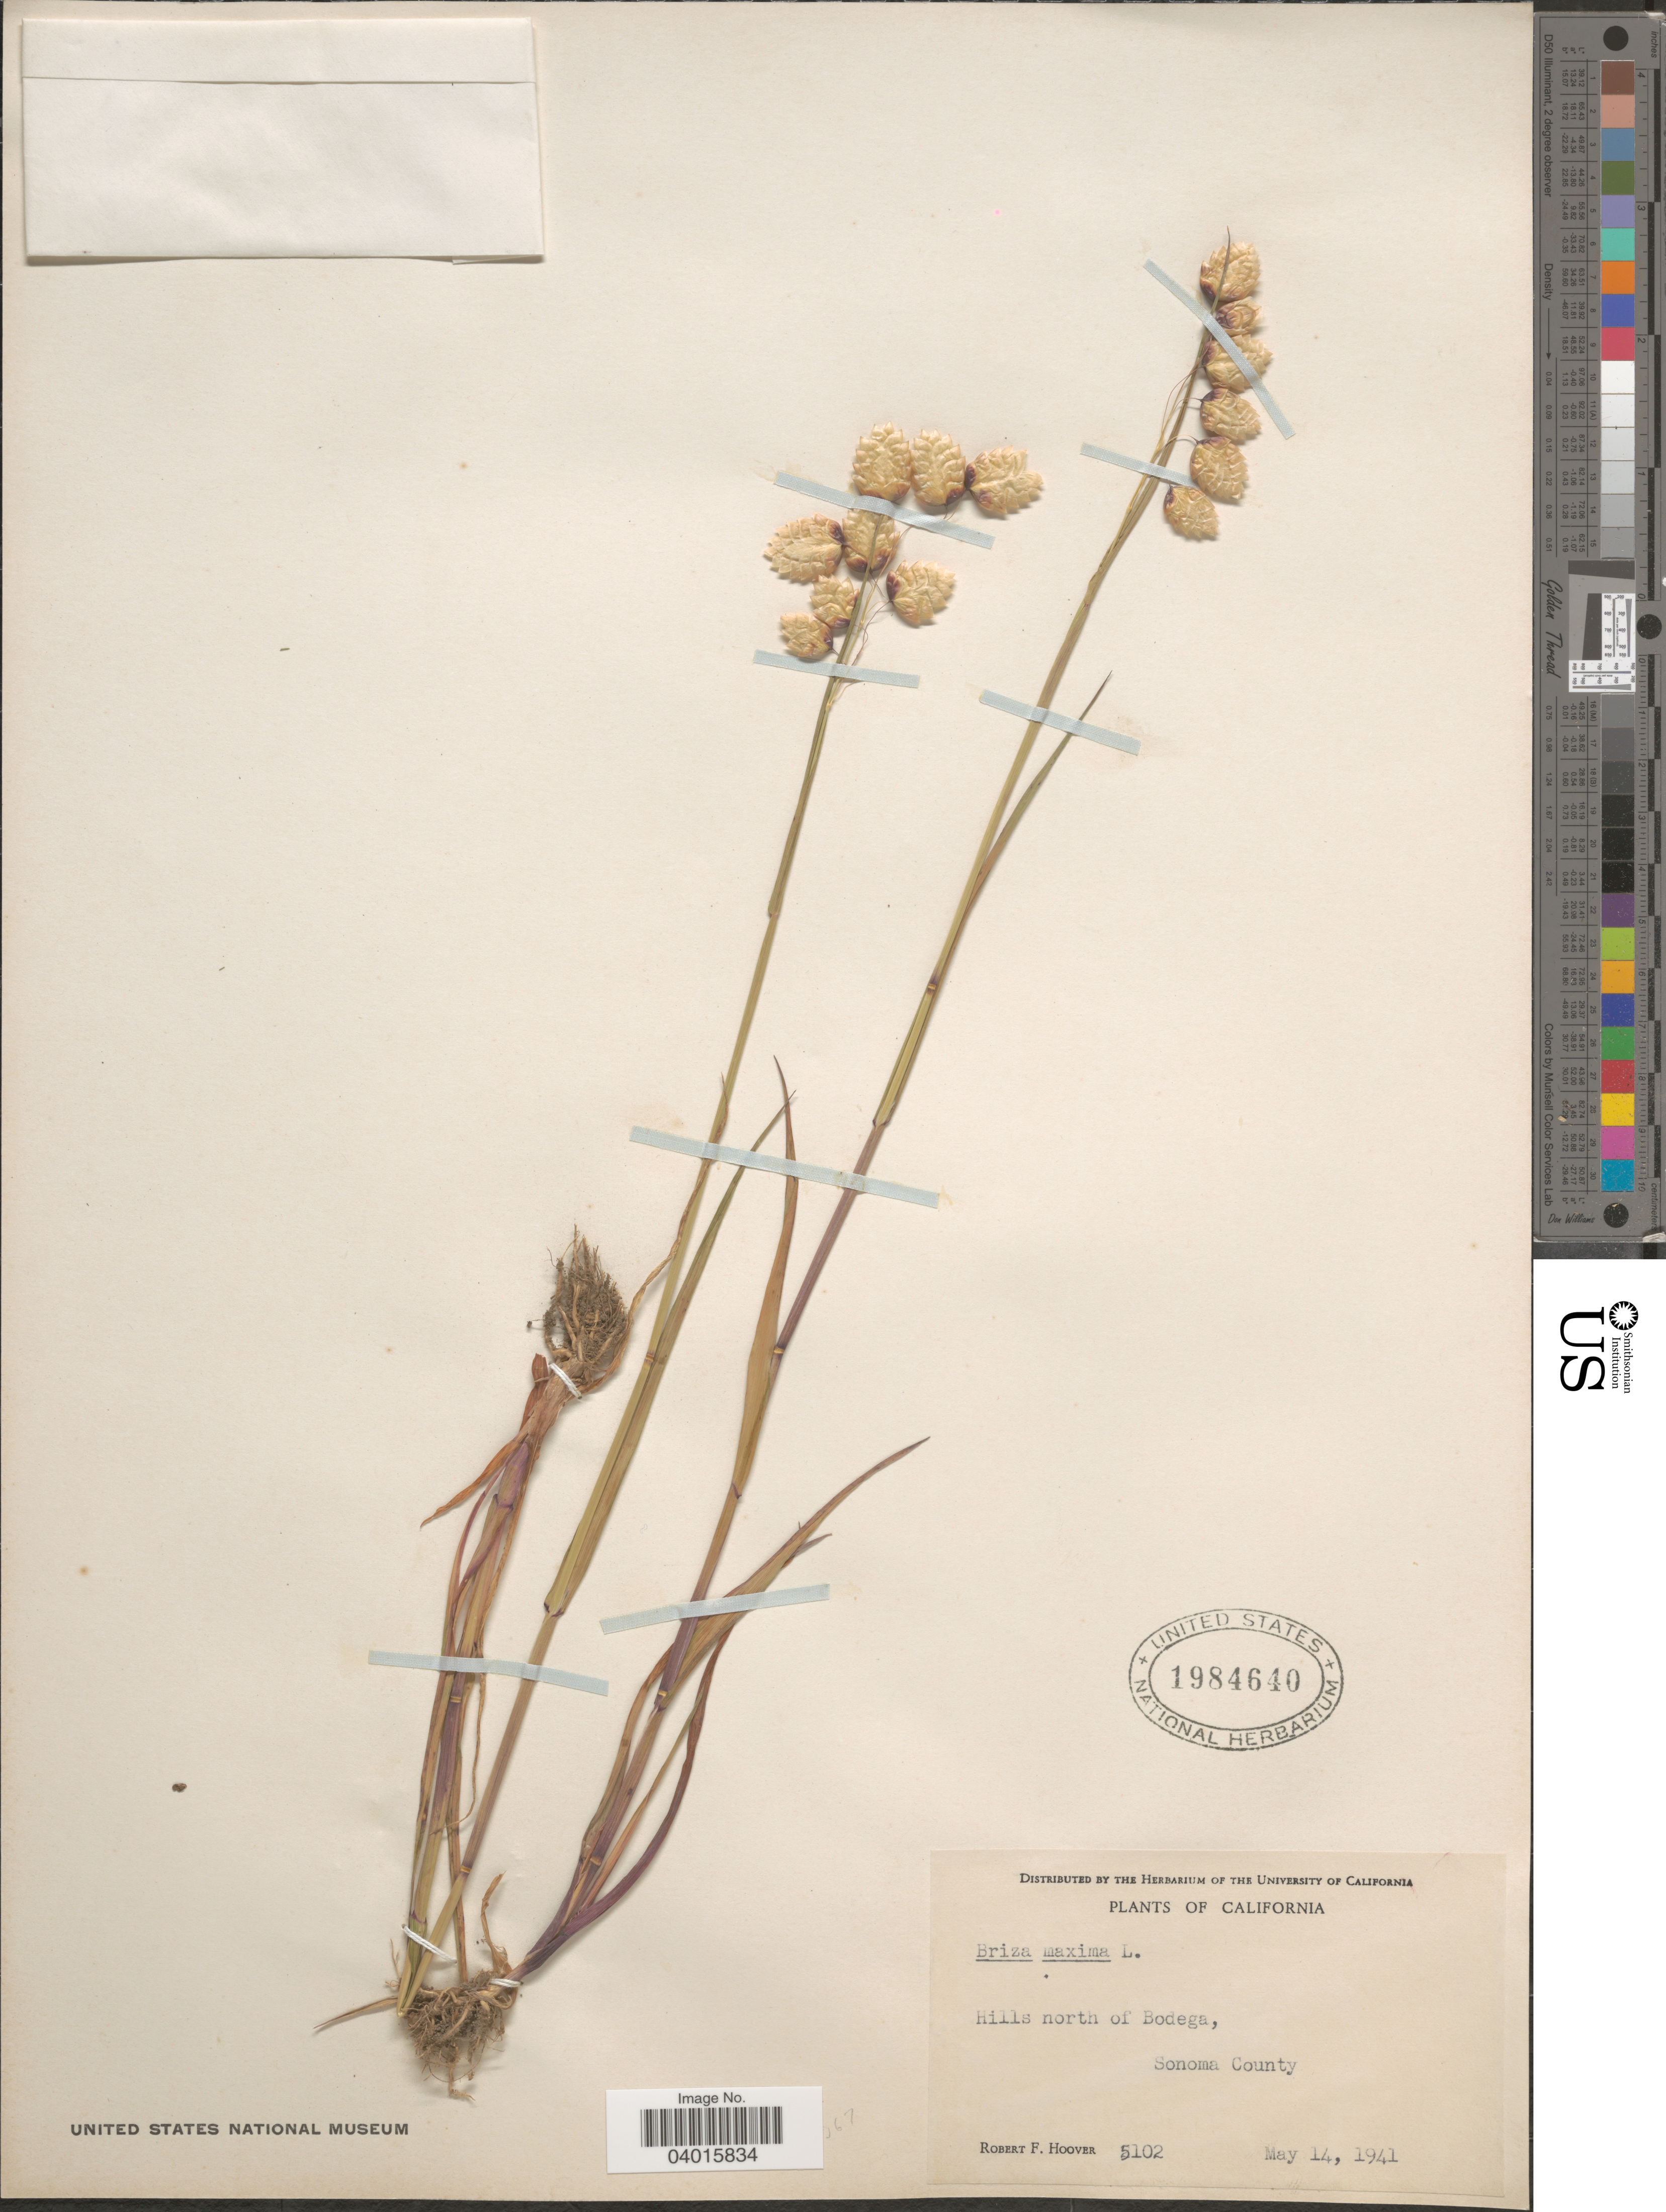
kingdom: Plantae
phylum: Tracheophyta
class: Liliopsida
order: Poales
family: Poaceae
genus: Briza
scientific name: Briza maxima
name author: L.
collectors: R. F. Hoover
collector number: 5102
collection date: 1941-05-14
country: United States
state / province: California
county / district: Sonoma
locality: Hills north of Bodega, Sonoma County.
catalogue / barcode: US 1984640